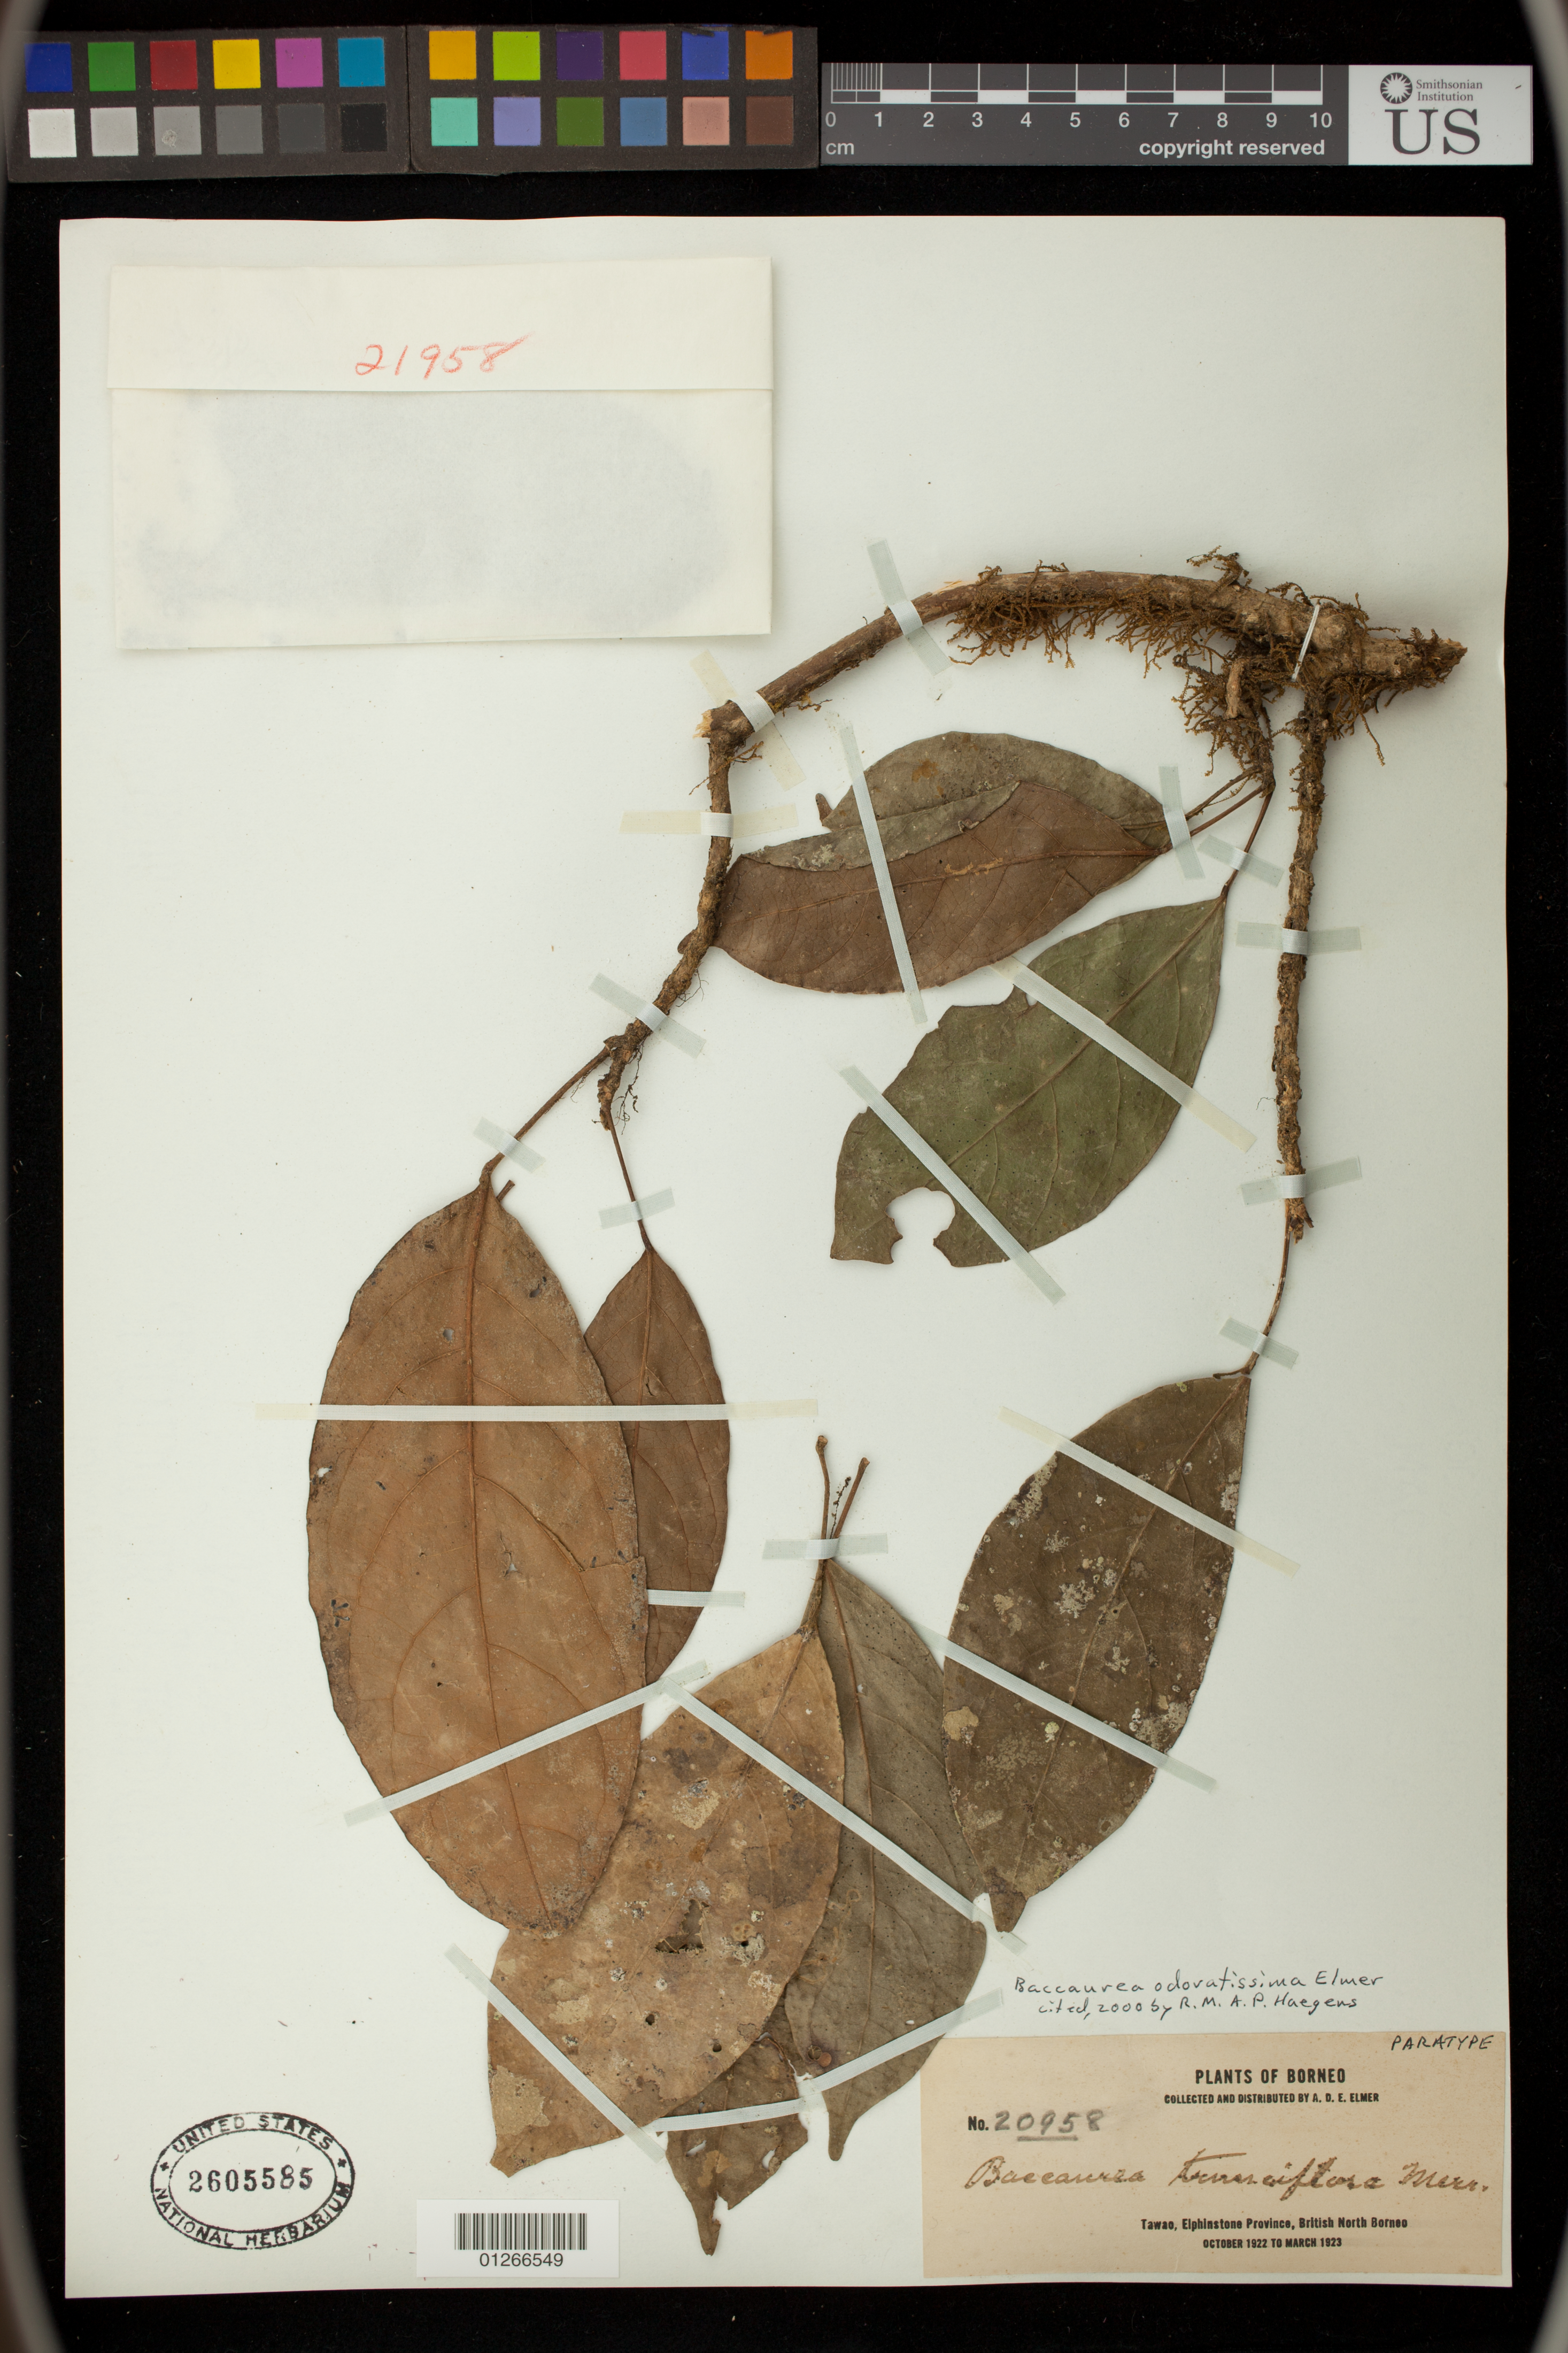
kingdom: Plantae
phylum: Tracheophyta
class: Magnoliopsida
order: Malpighiales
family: Phyllanthaceae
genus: Baccaurea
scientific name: Baccaurea odoratissima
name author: Elmer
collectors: A. D. E. Elmer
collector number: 20958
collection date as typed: Oct 1922 to -- Mar 1923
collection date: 1922-10/1923-03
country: Malaysia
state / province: Sabah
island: Borneo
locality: Tawao, Elphinstone Province, British North Borneo.